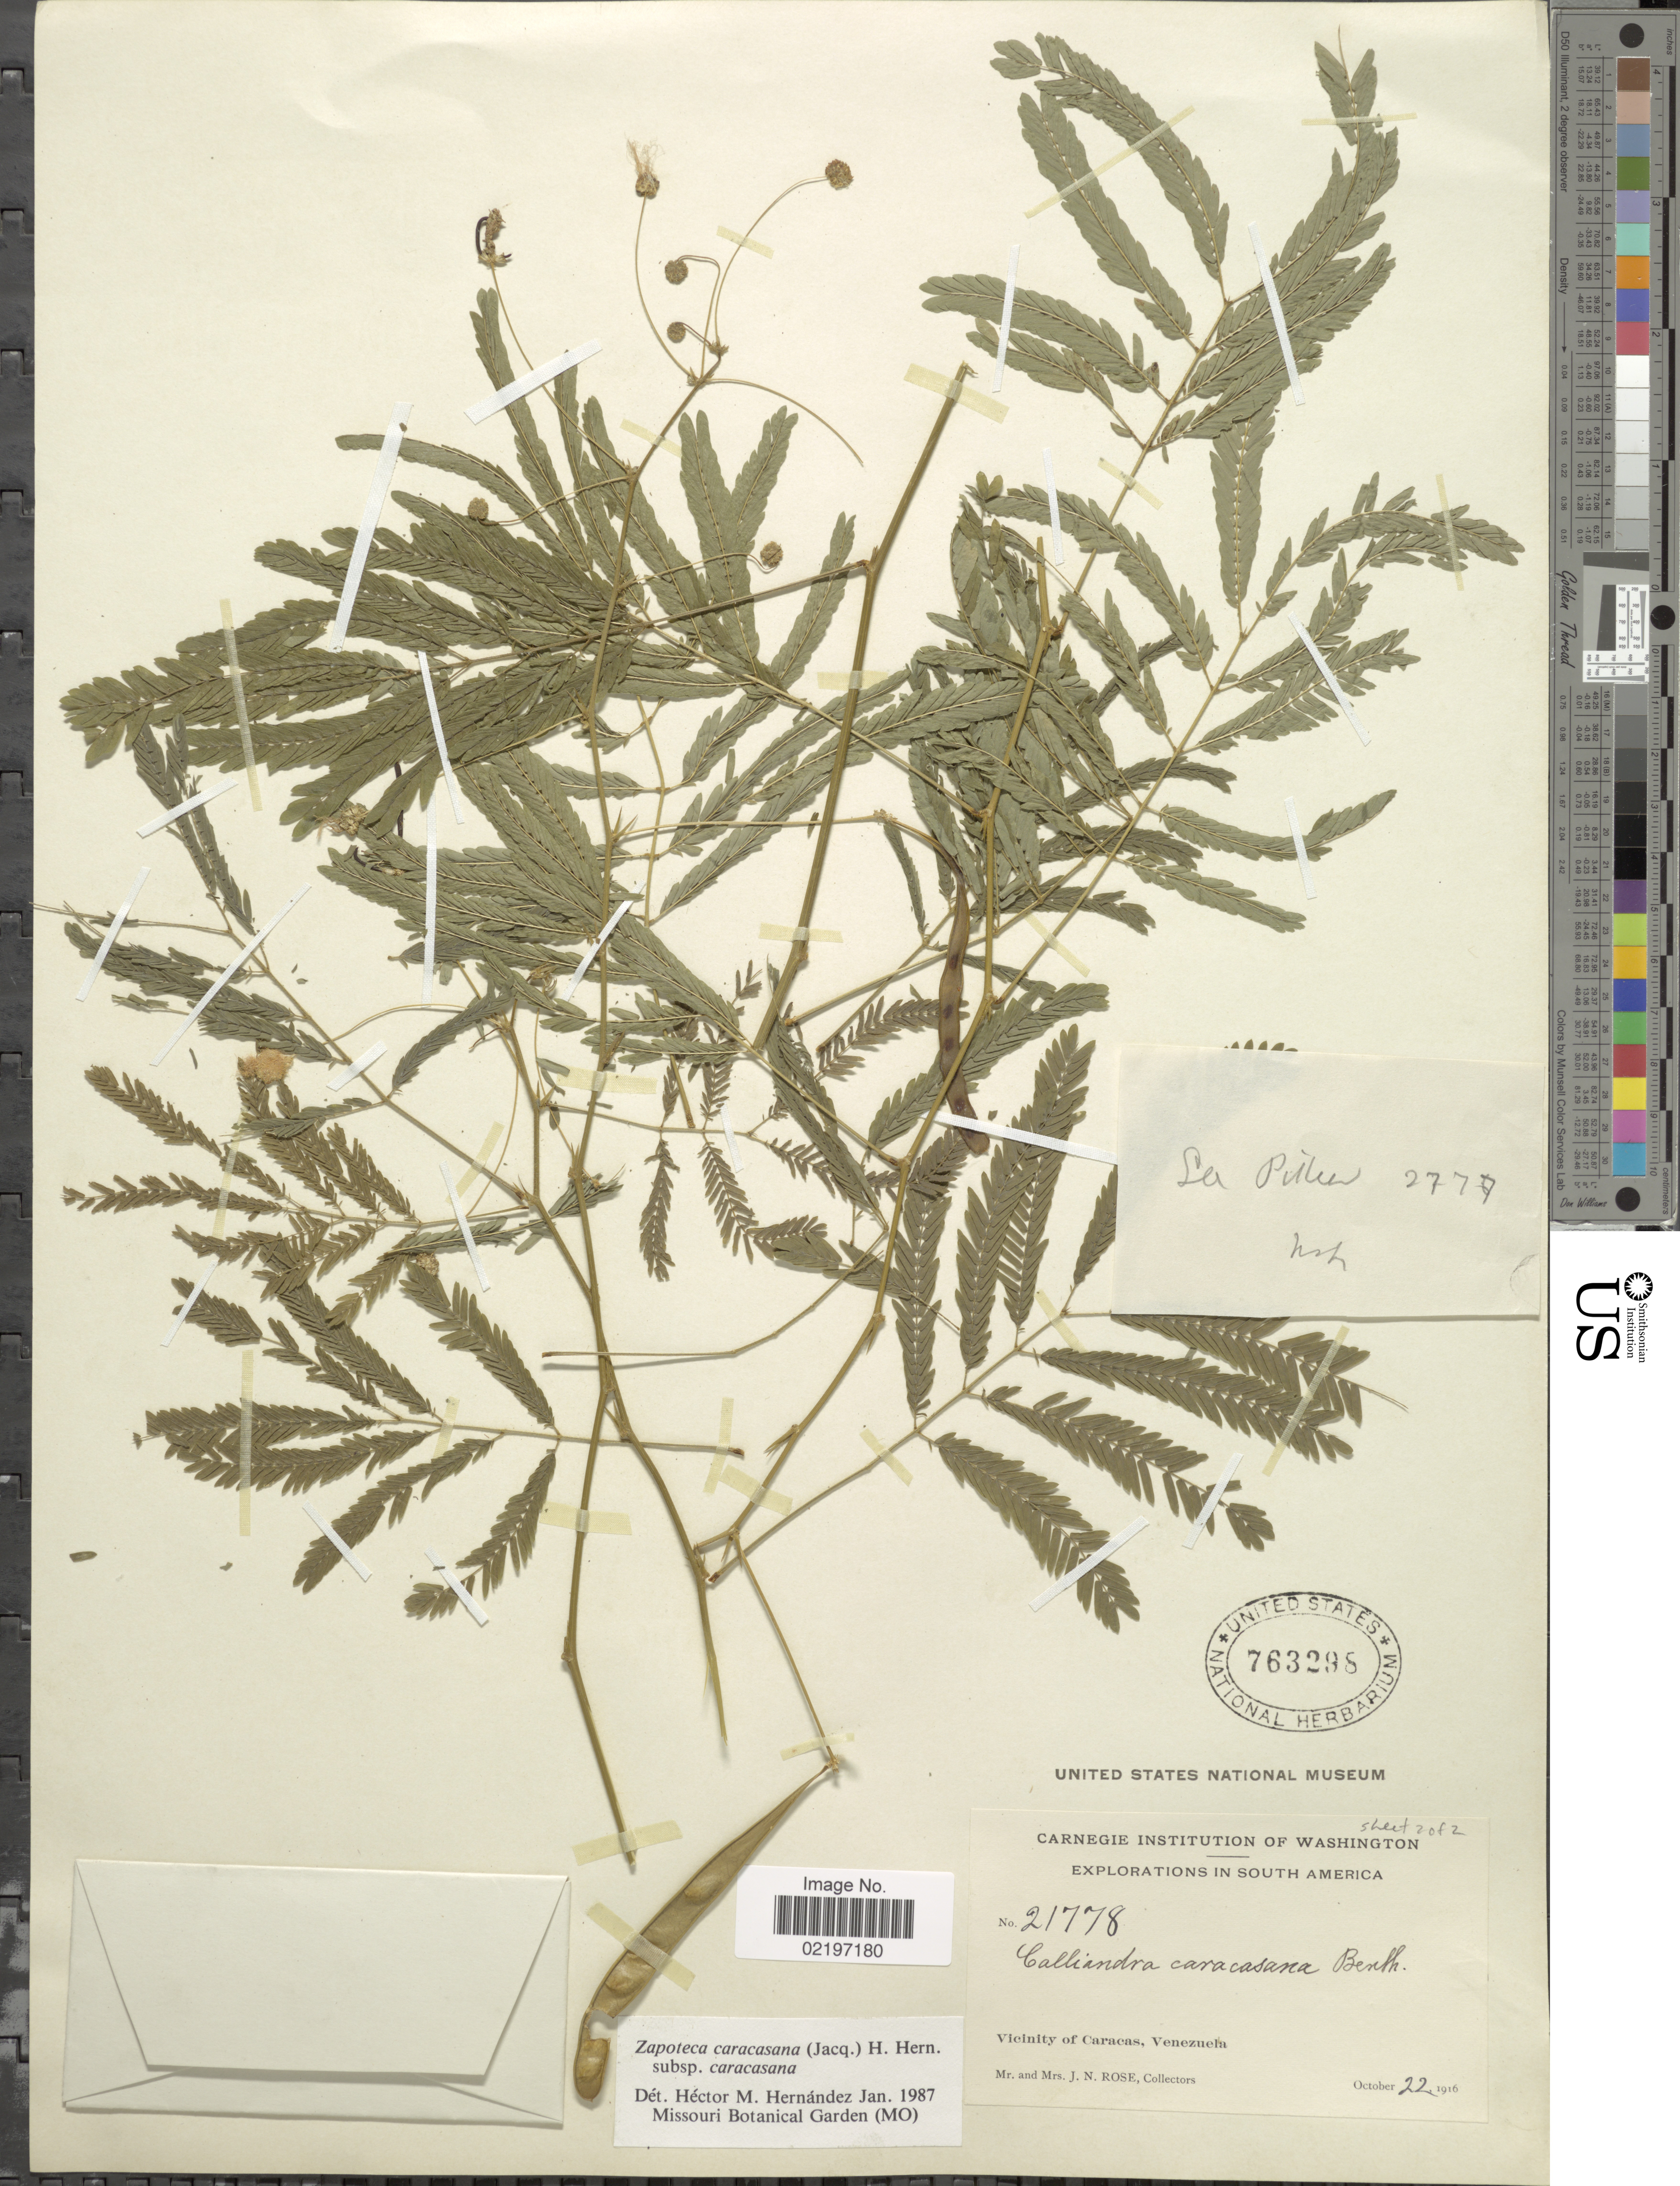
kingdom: Plantae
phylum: Tracheophyta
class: Magnoliopsida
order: Fabales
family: Fabaceae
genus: Zapoteca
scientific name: Zapoteca caracasana subsp. caracasana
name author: (Jacq.) H.M. Hern.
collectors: J. N. Rose & L. B. Rose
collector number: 21778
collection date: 1916-10-20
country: Venezuela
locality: Vicinity of Caracas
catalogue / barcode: US 763298